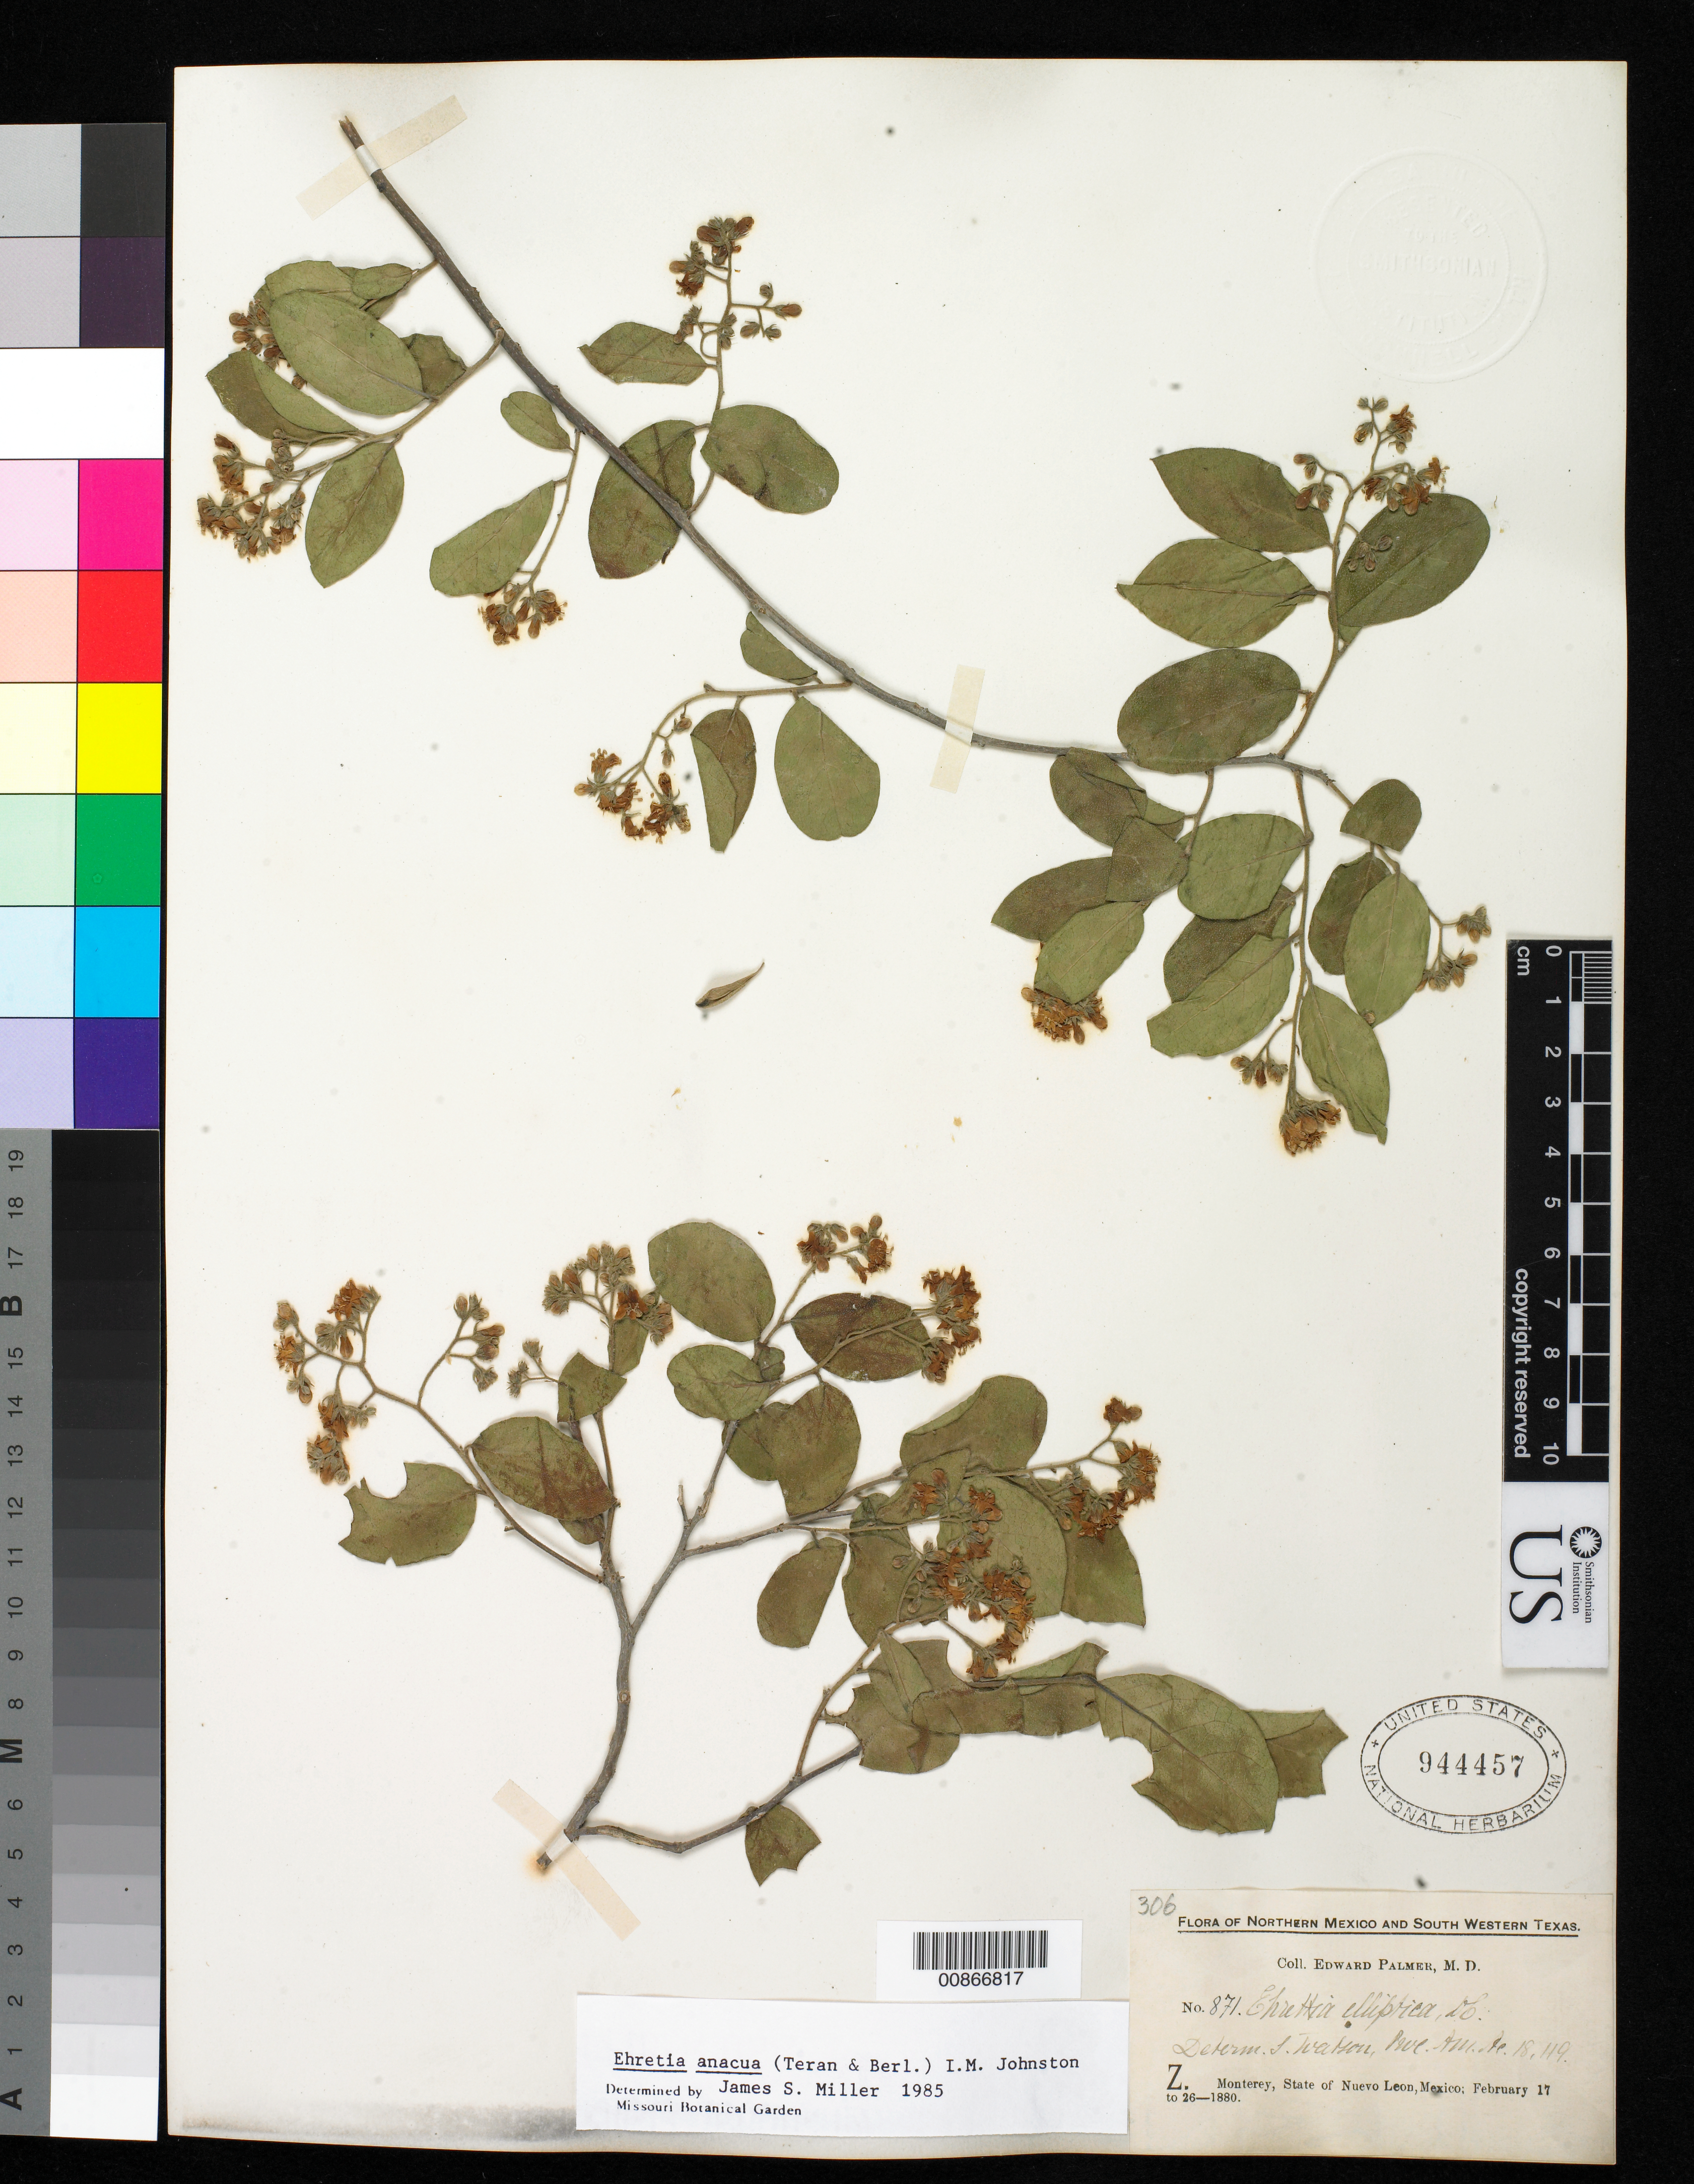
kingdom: Plantae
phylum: Tracheophyta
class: Magnoliopsida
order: Boraginales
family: Ehretiaceae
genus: Ehretia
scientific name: Ehretia anacua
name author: (Terán & Berland.) I.M. Johnst.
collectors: E. Palmer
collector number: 871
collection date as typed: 17 Feb 1880 to 26 Feb 1880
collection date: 1880-02-17/1880-02-26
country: Mexico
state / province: Nuevo León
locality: Z. Monterrey, Nuevo León.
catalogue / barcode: US 944457